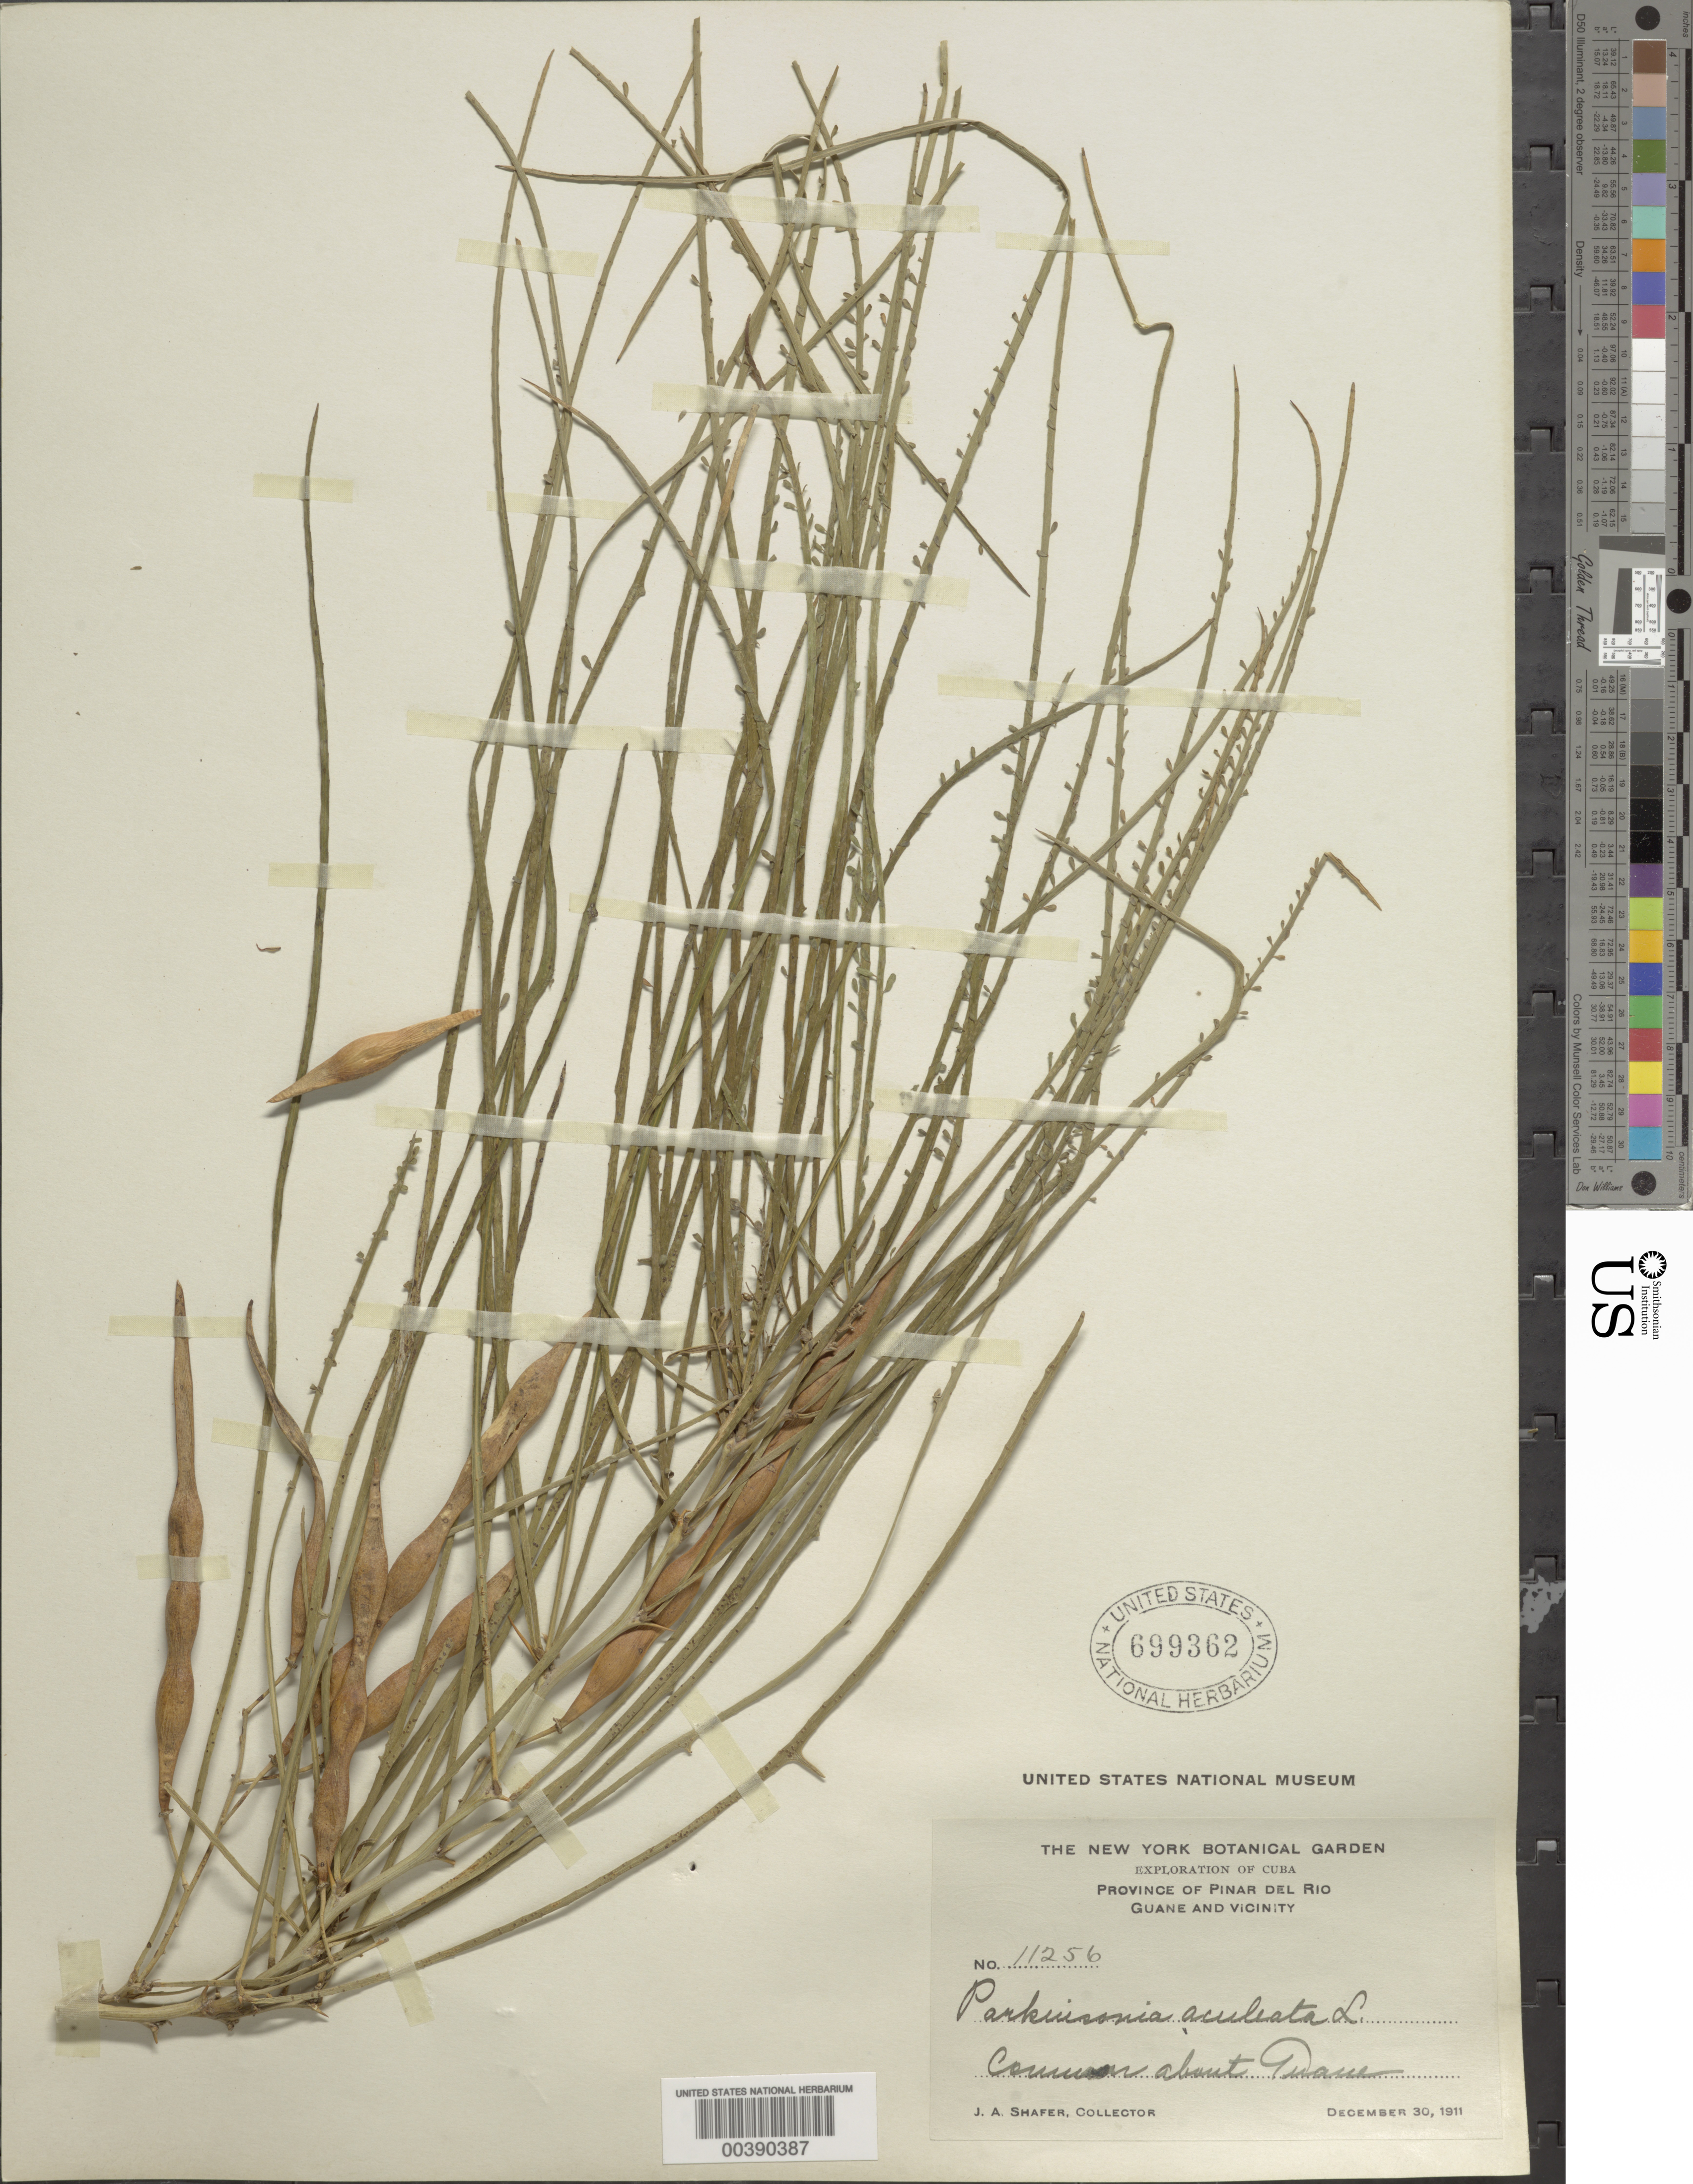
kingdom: Plantae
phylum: Tracheophyta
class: Magnoliopsida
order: Fabales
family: Fabaceae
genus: Parkinsonia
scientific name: Parkinsonia aculeata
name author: L.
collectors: J. A. Shafer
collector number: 11256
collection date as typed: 30 Dec 1911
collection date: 1911-12-30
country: Cuba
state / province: Pinar del Río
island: Greater Antilles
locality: Guane and vicinity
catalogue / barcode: US 699362